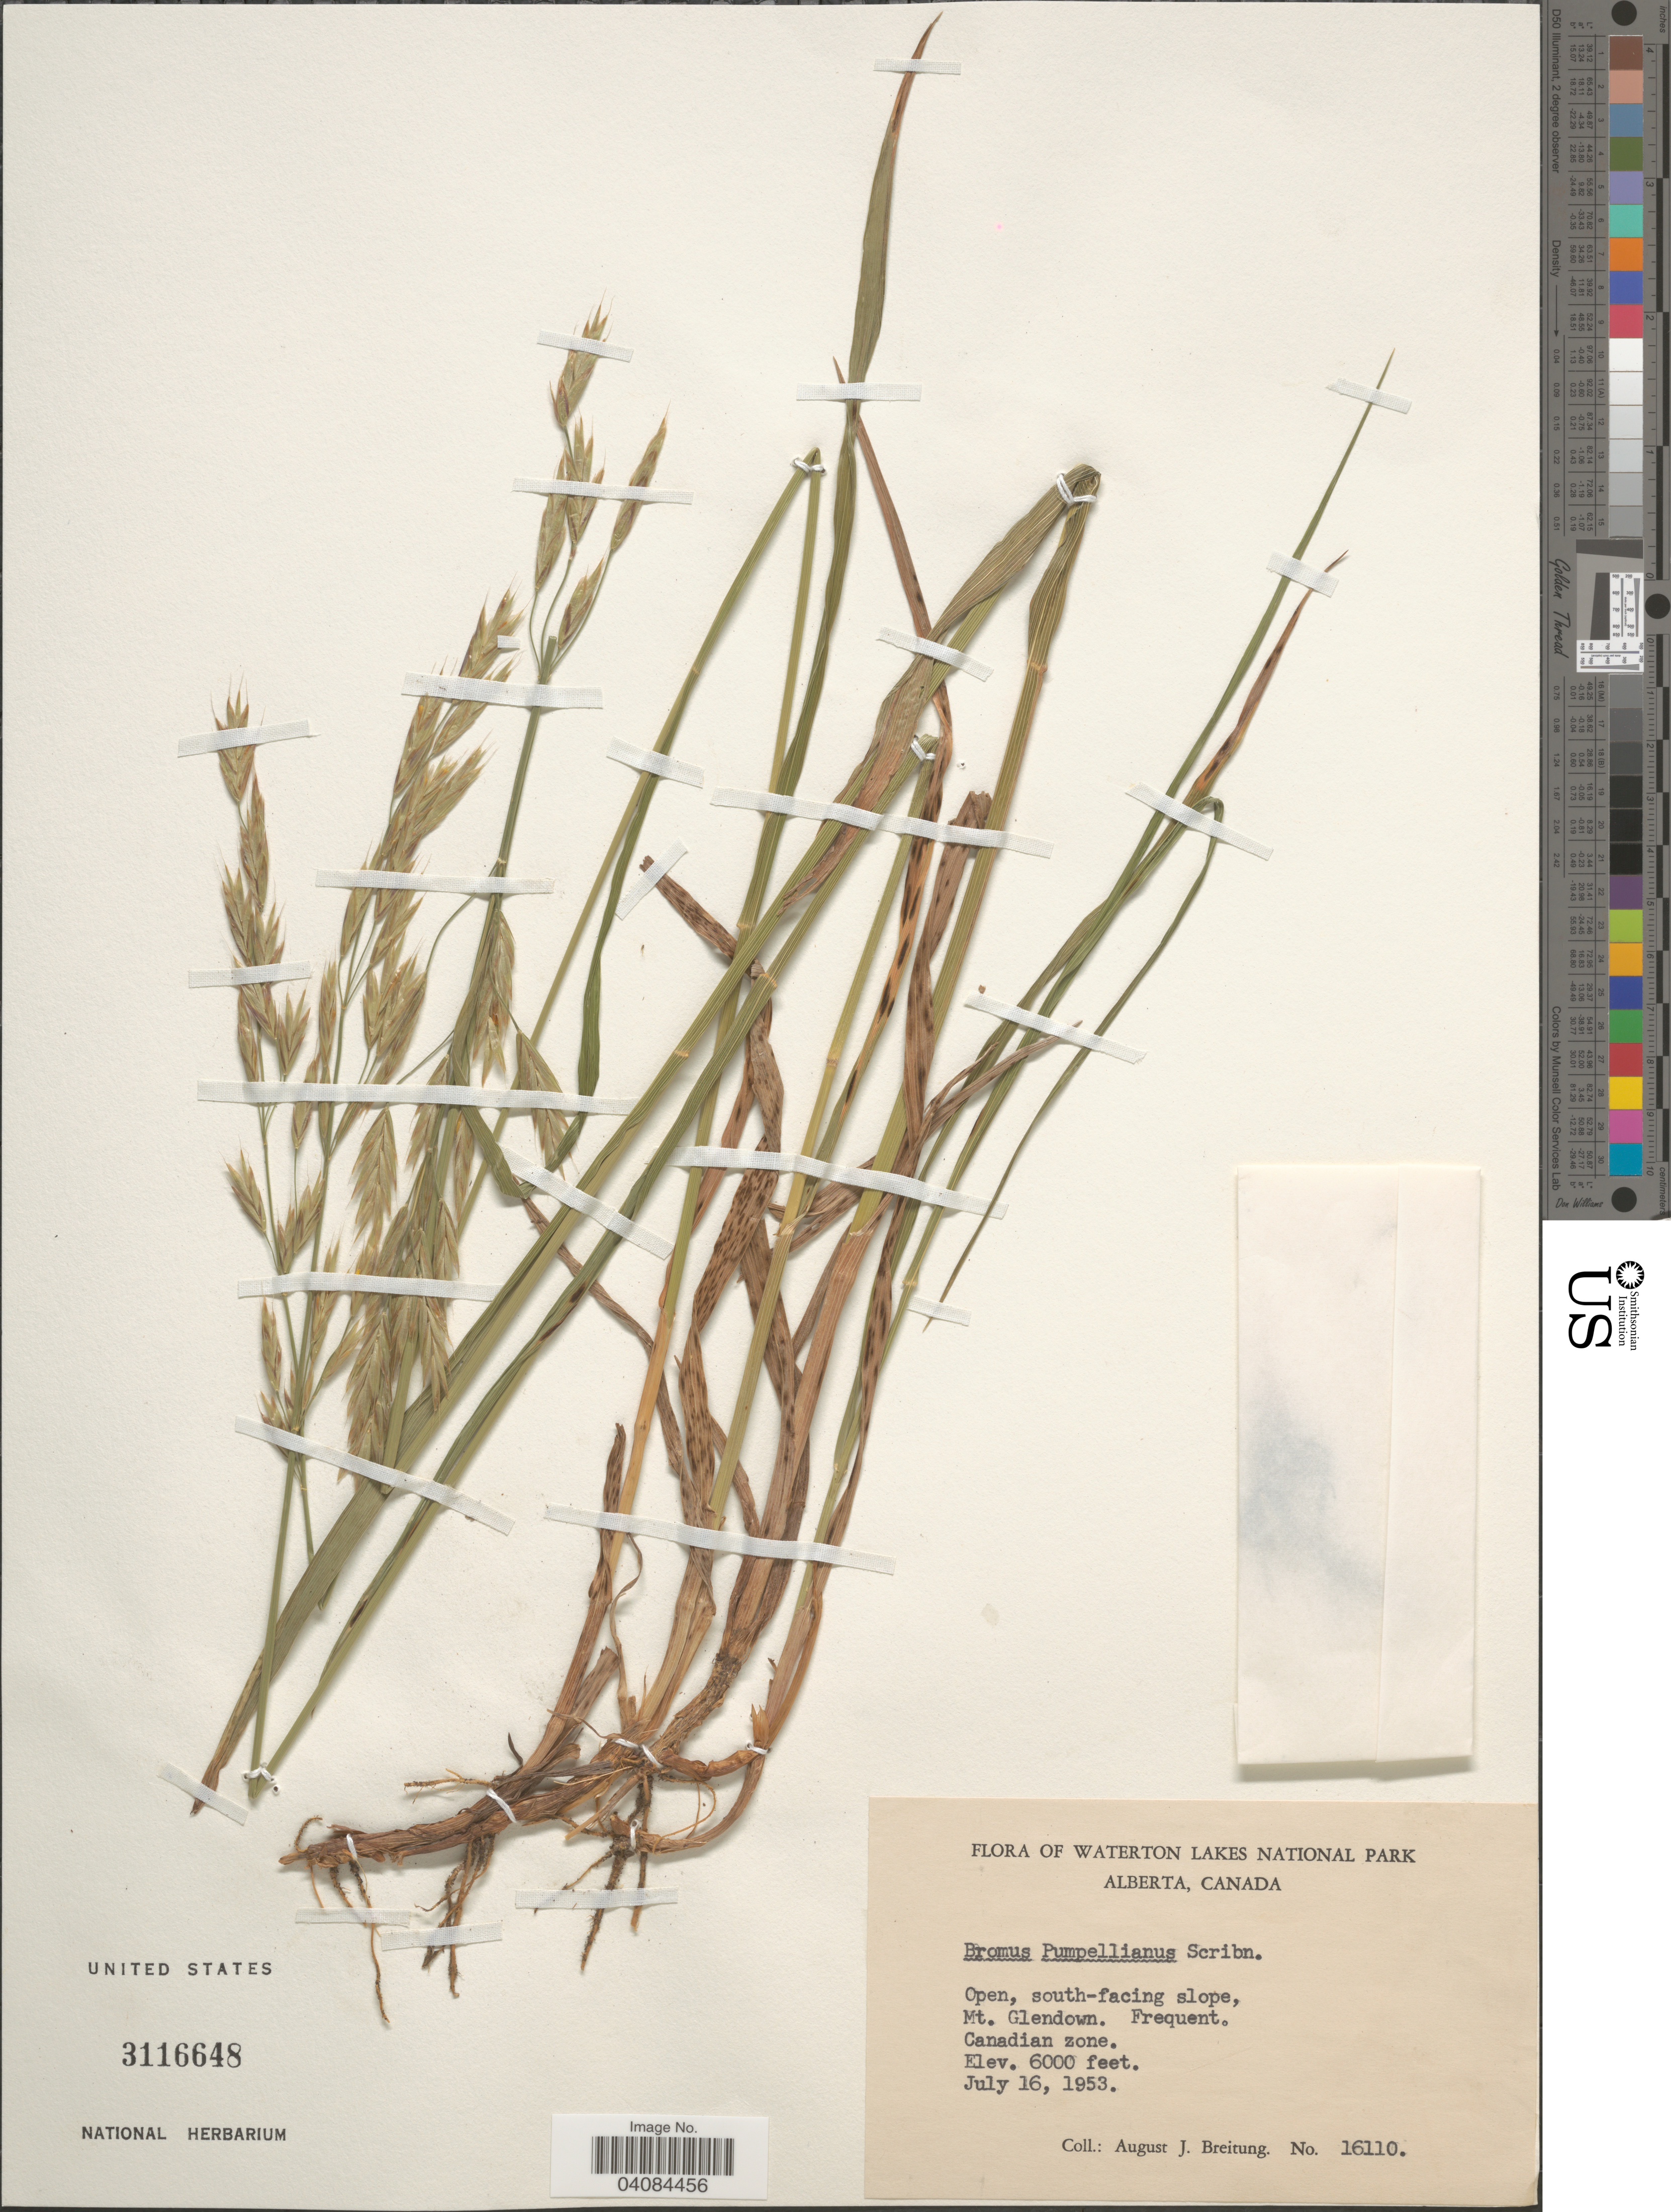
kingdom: Plantae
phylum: Tracheophyta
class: Liliopsida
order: Poales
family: Poaceae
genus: Bromus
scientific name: Bromus pumpellianus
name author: Scribn.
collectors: A. Breitung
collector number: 16110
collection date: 1953-07-16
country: Canada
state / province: Alberta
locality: Waterton Lakes National Park. Open, south-facing slope, Mt. Glendown. Canadian zone.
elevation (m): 1829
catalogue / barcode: US 3116648